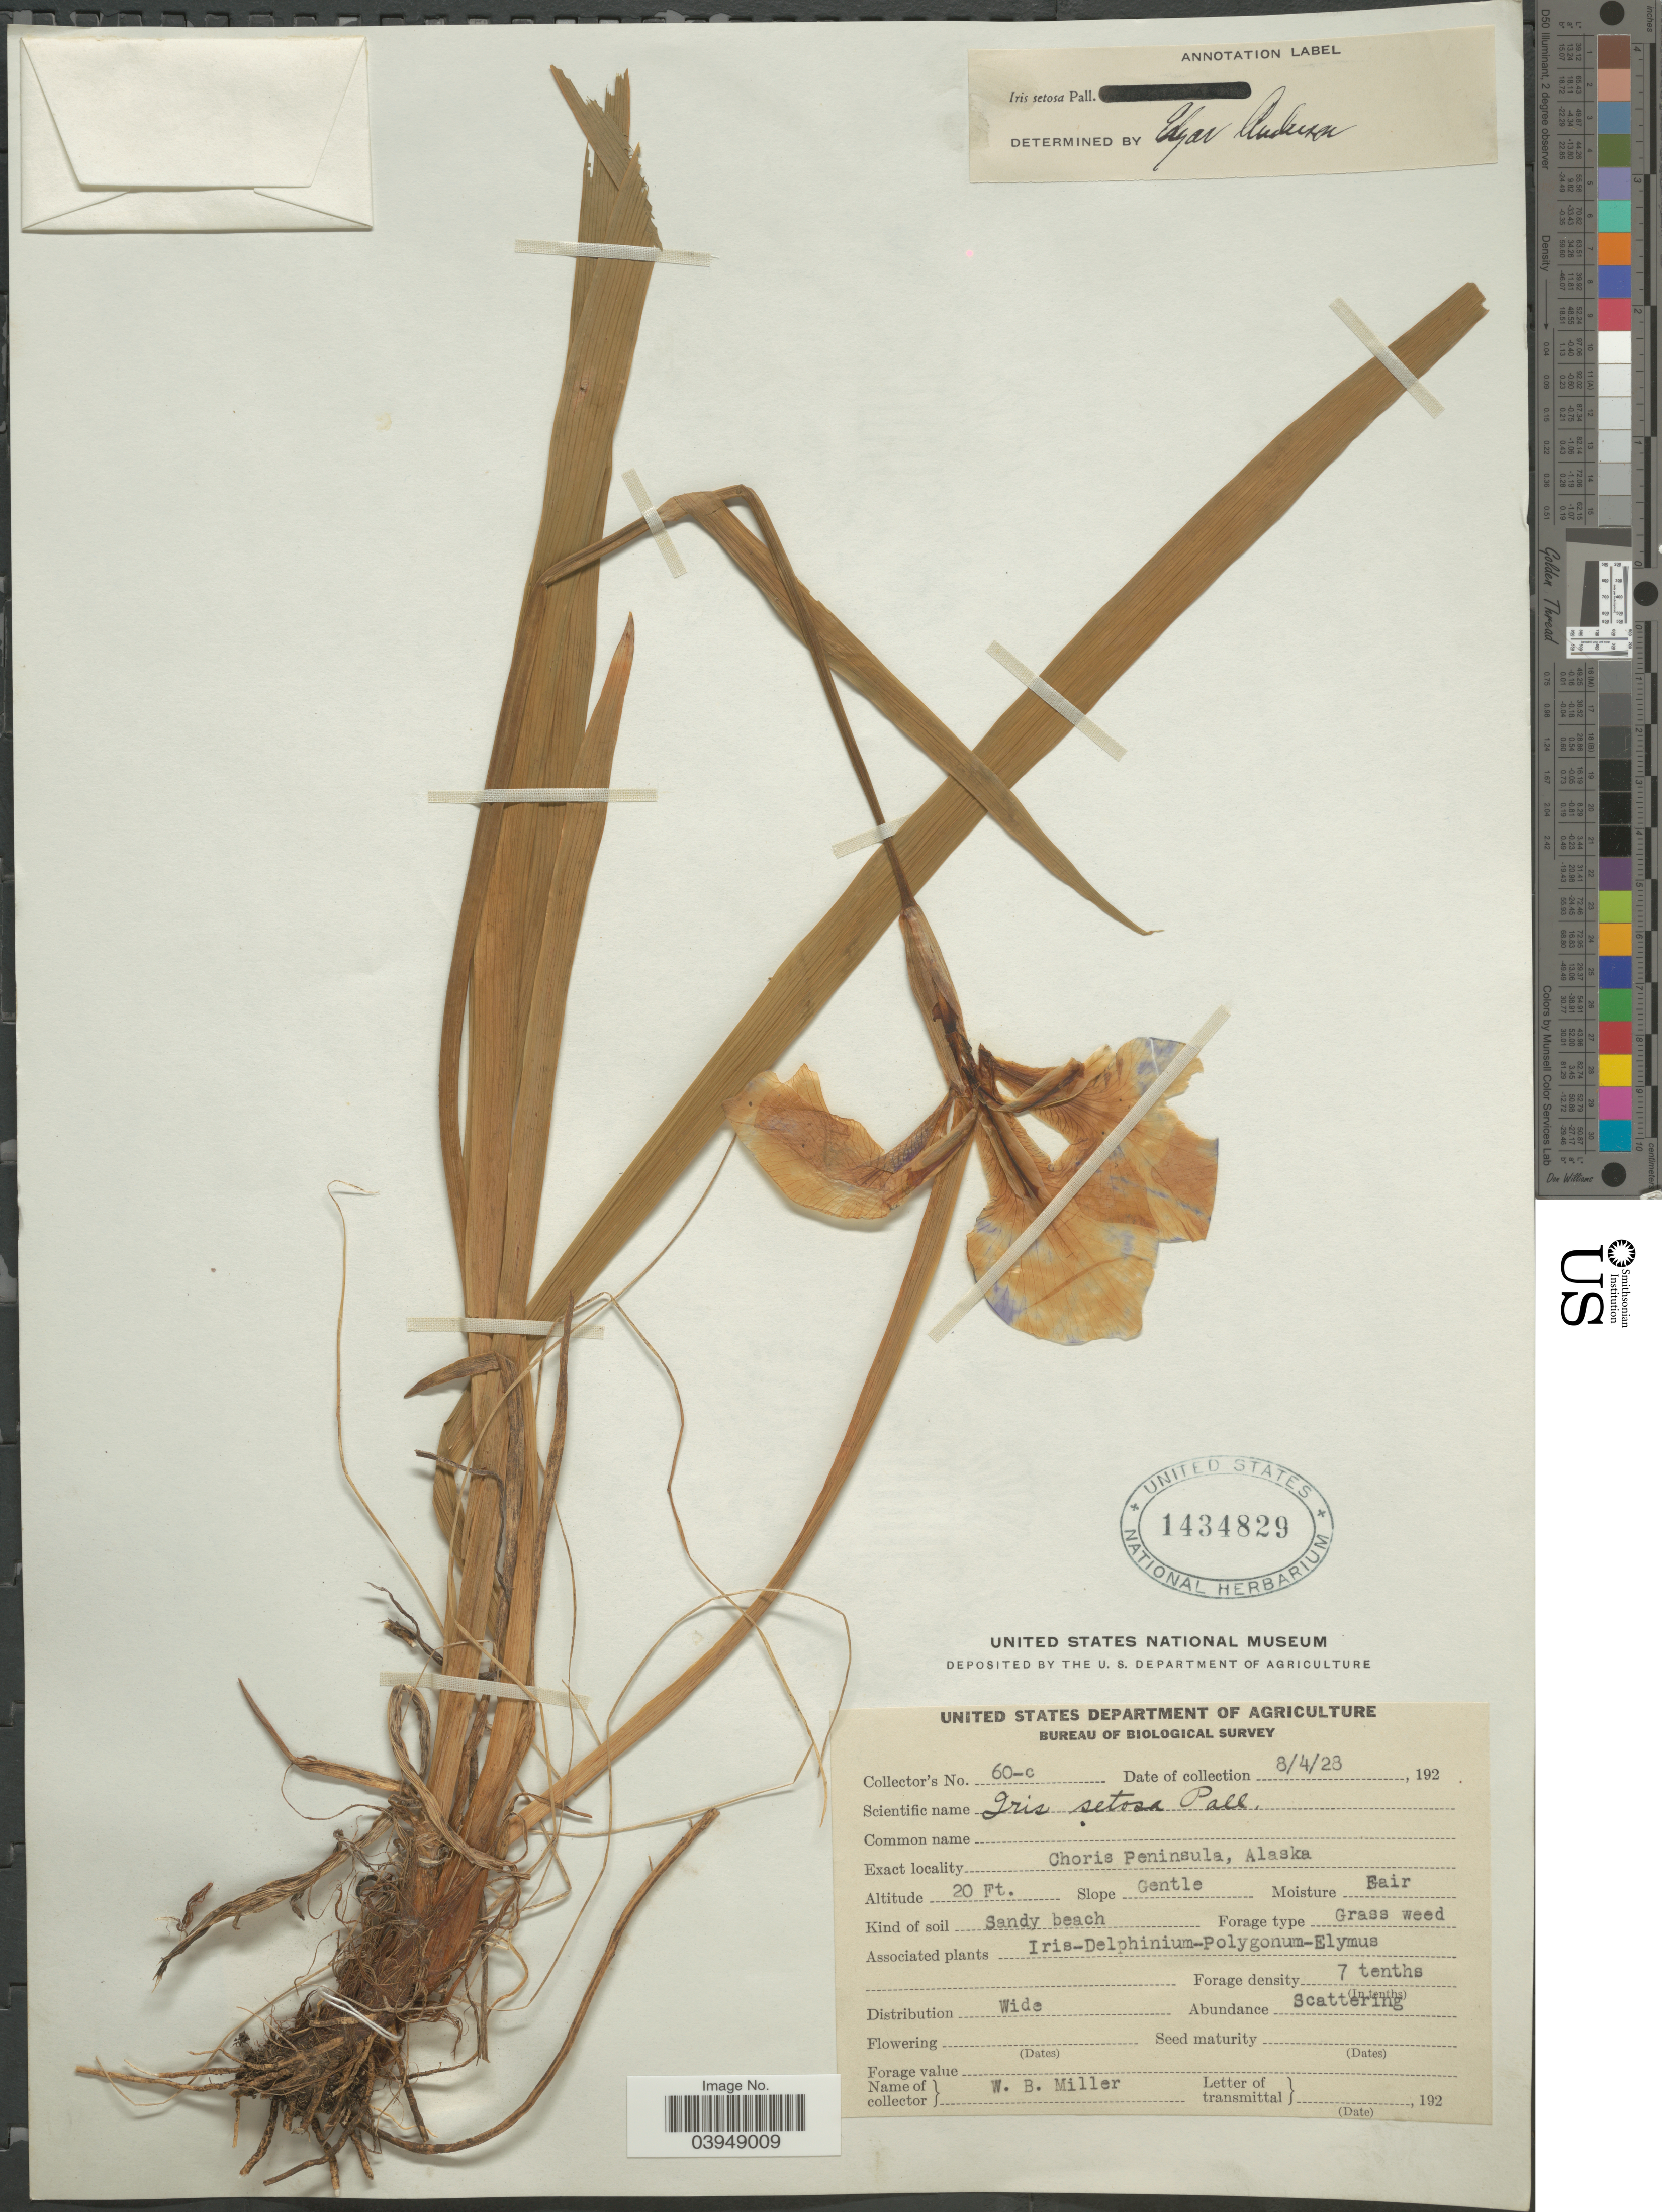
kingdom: Plantae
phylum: Tracheophyta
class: Liliopsida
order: Asparagales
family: Iridaceae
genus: Iris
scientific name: Iris setosa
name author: Pall. ex Link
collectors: W. Miller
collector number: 60-c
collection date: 1928-08-04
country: United States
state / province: Alaska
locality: Choris Peninsula.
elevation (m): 6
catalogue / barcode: US 1434829